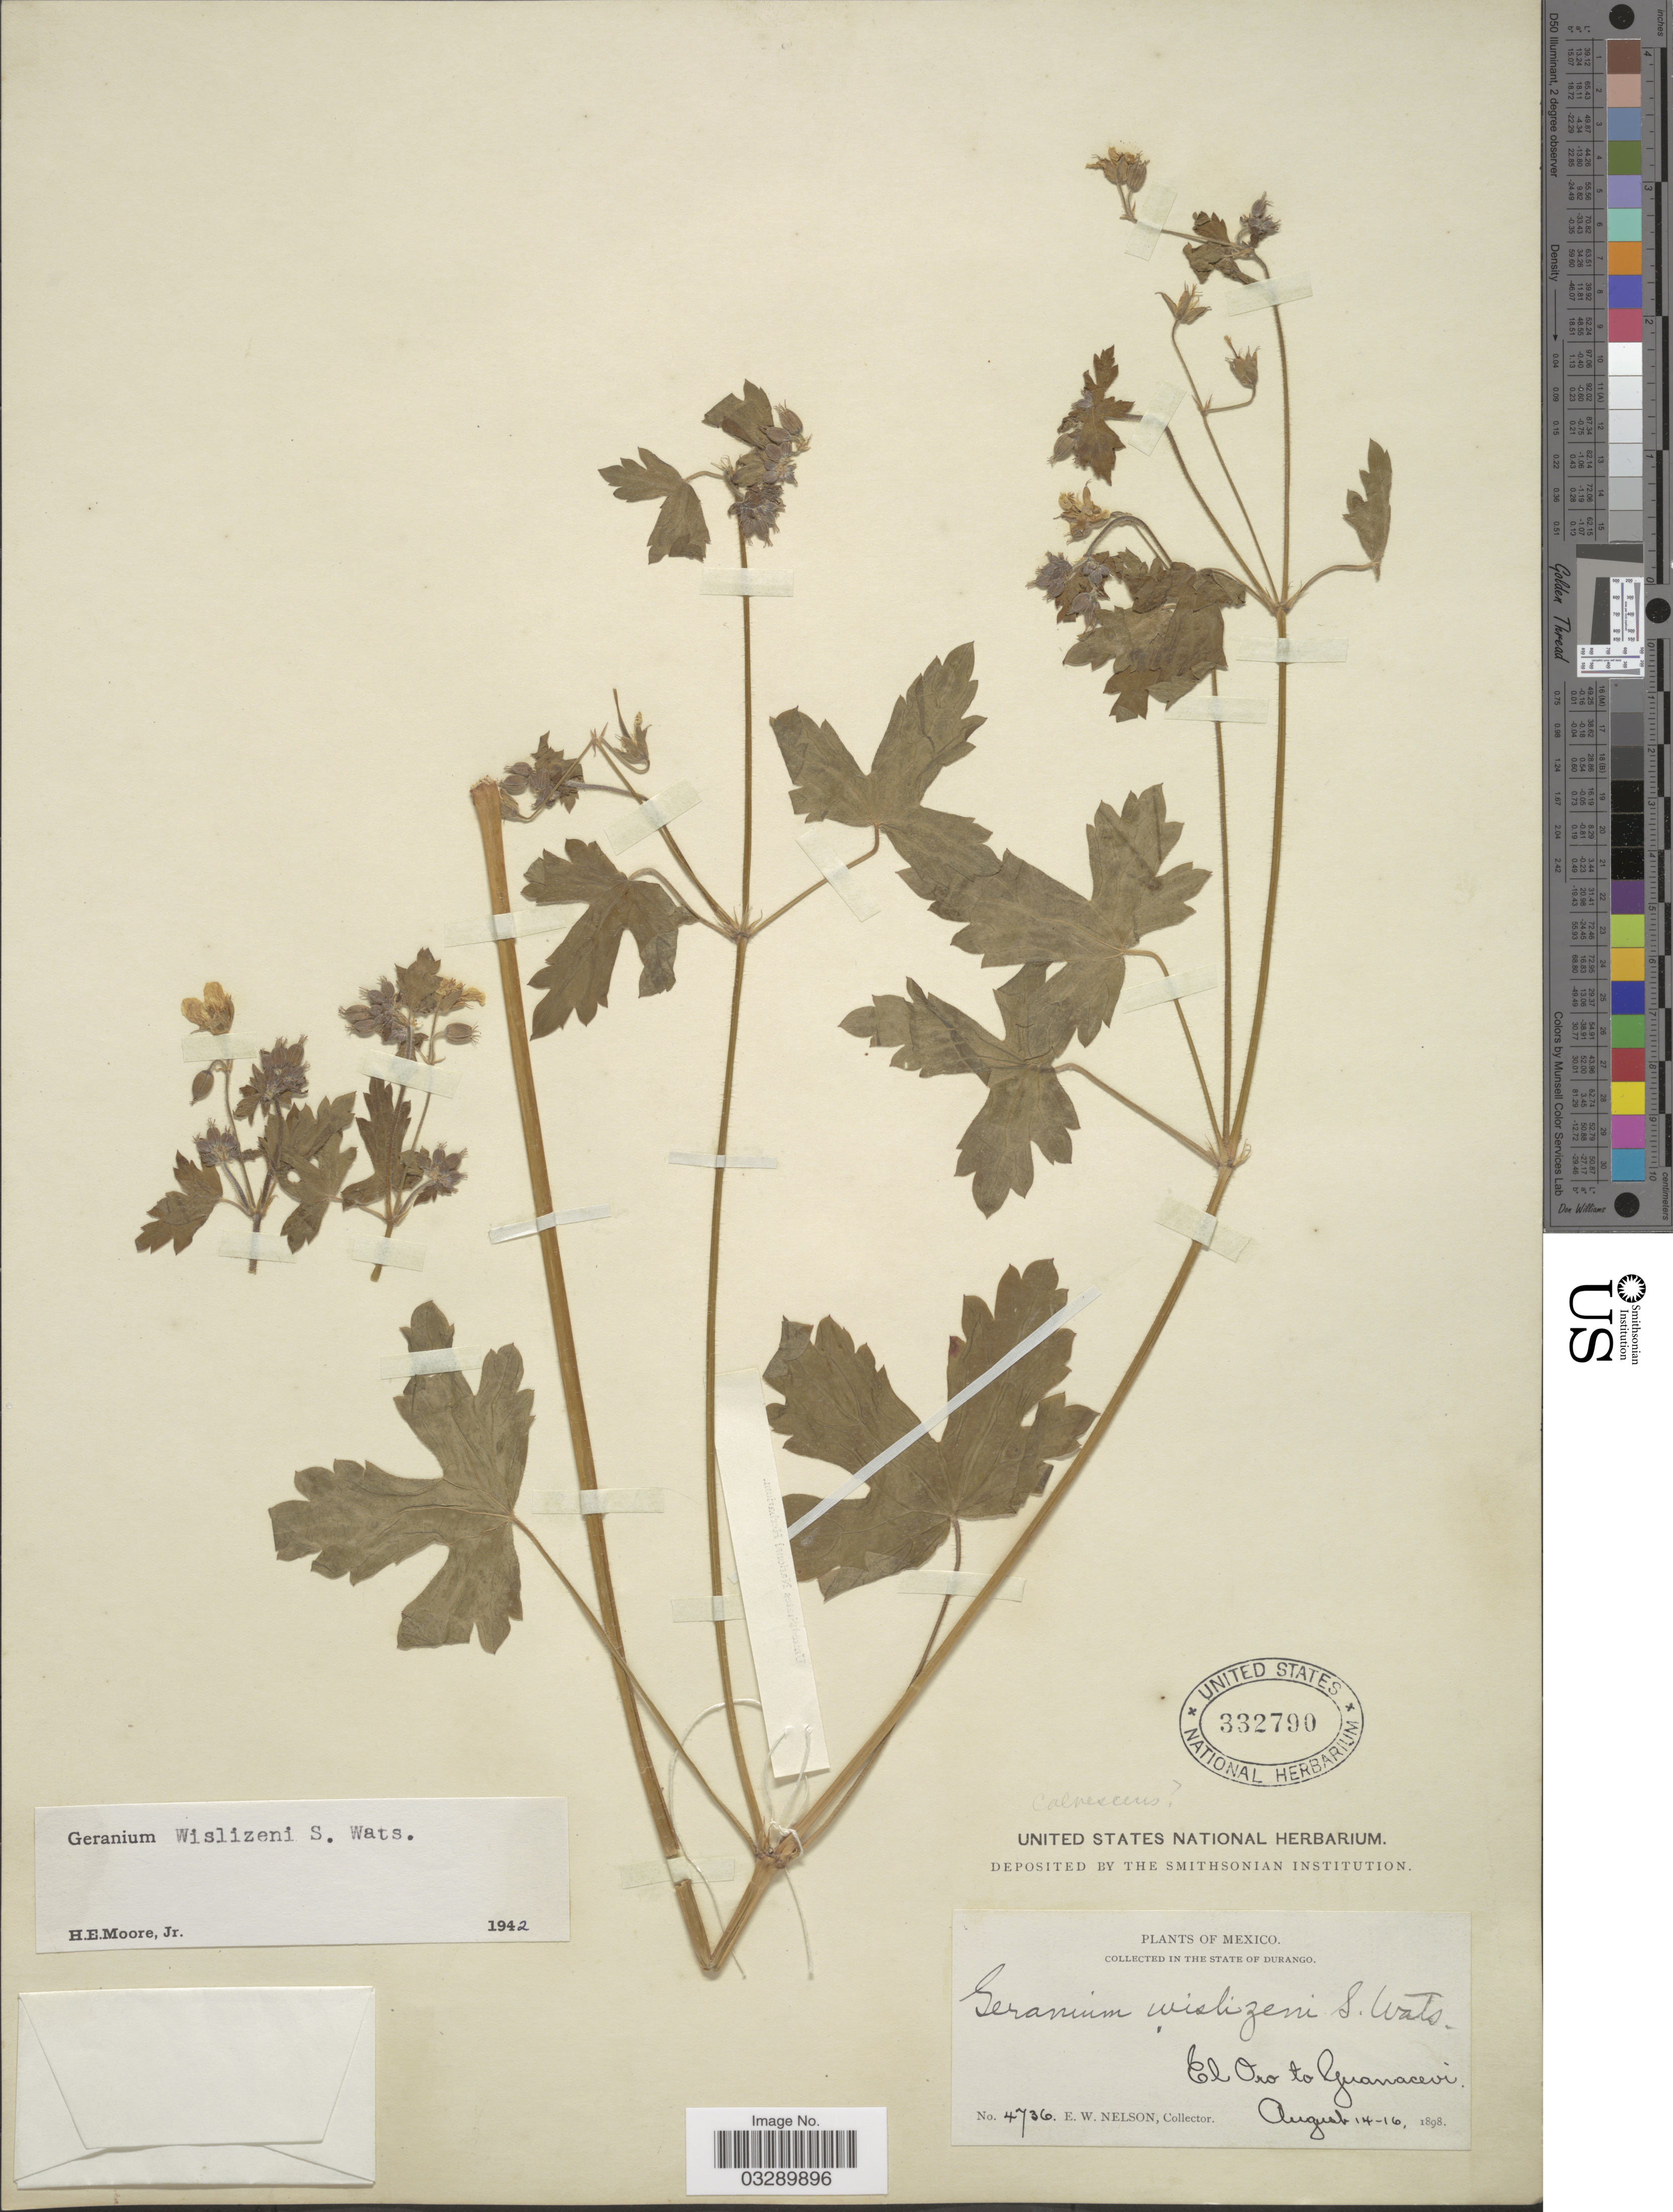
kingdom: Plantae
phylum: Tracheophyta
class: Magnoliopsida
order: Geraniales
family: Geraniaceae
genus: Geranium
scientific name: Geranium wislizeni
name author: S. Watson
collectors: E. W. Nelson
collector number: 4736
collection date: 1898-08-14/1898-08-16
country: Mexico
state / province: Durango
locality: El Oro to Guanacevi.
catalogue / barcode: US 332790